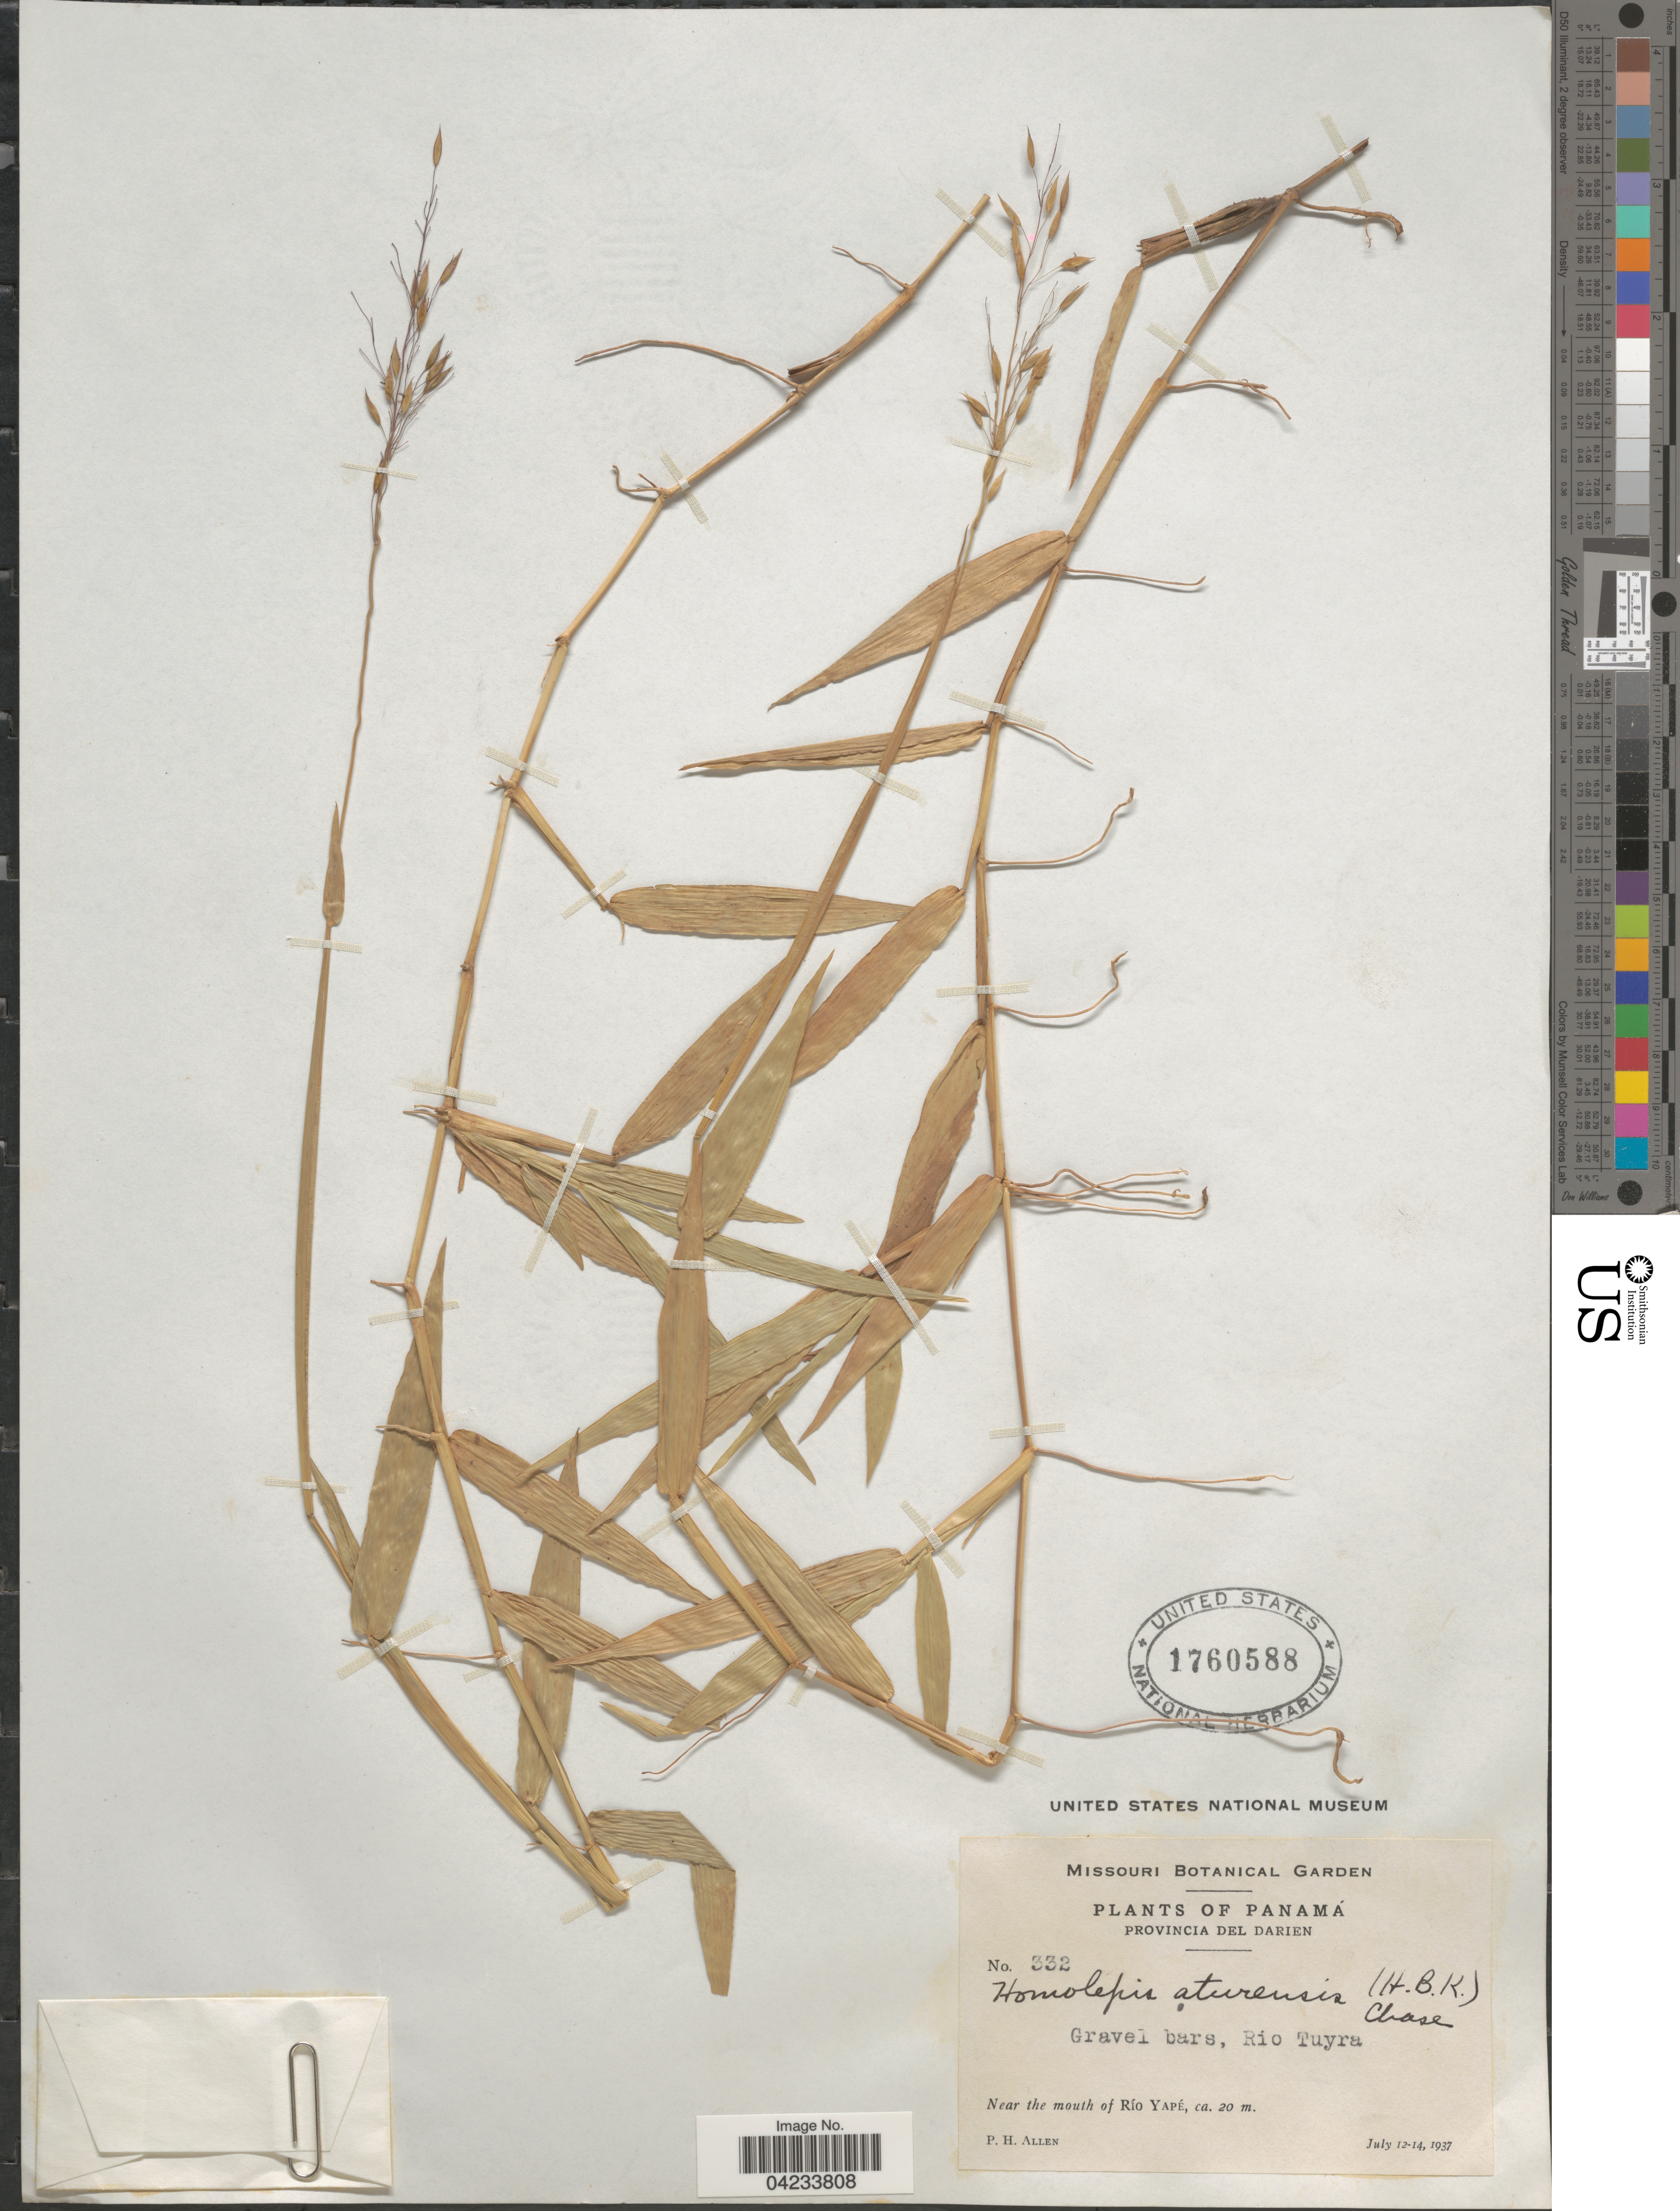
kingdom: Plantae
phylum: Tracheophyta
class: Liliopsida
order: Poales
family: Poaceae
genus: Homolepis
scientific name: Homolepis aturensis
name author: (Kunth) Chase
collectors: P. H. Allen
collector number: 332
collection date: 1937-07-12/1937-07-14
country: Panama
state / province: Darien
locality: Provincia del Darien. Gravel bars, Rio Tuyra. Near the mouth of Río Yapé.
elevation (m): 20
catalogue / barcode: US 1760588